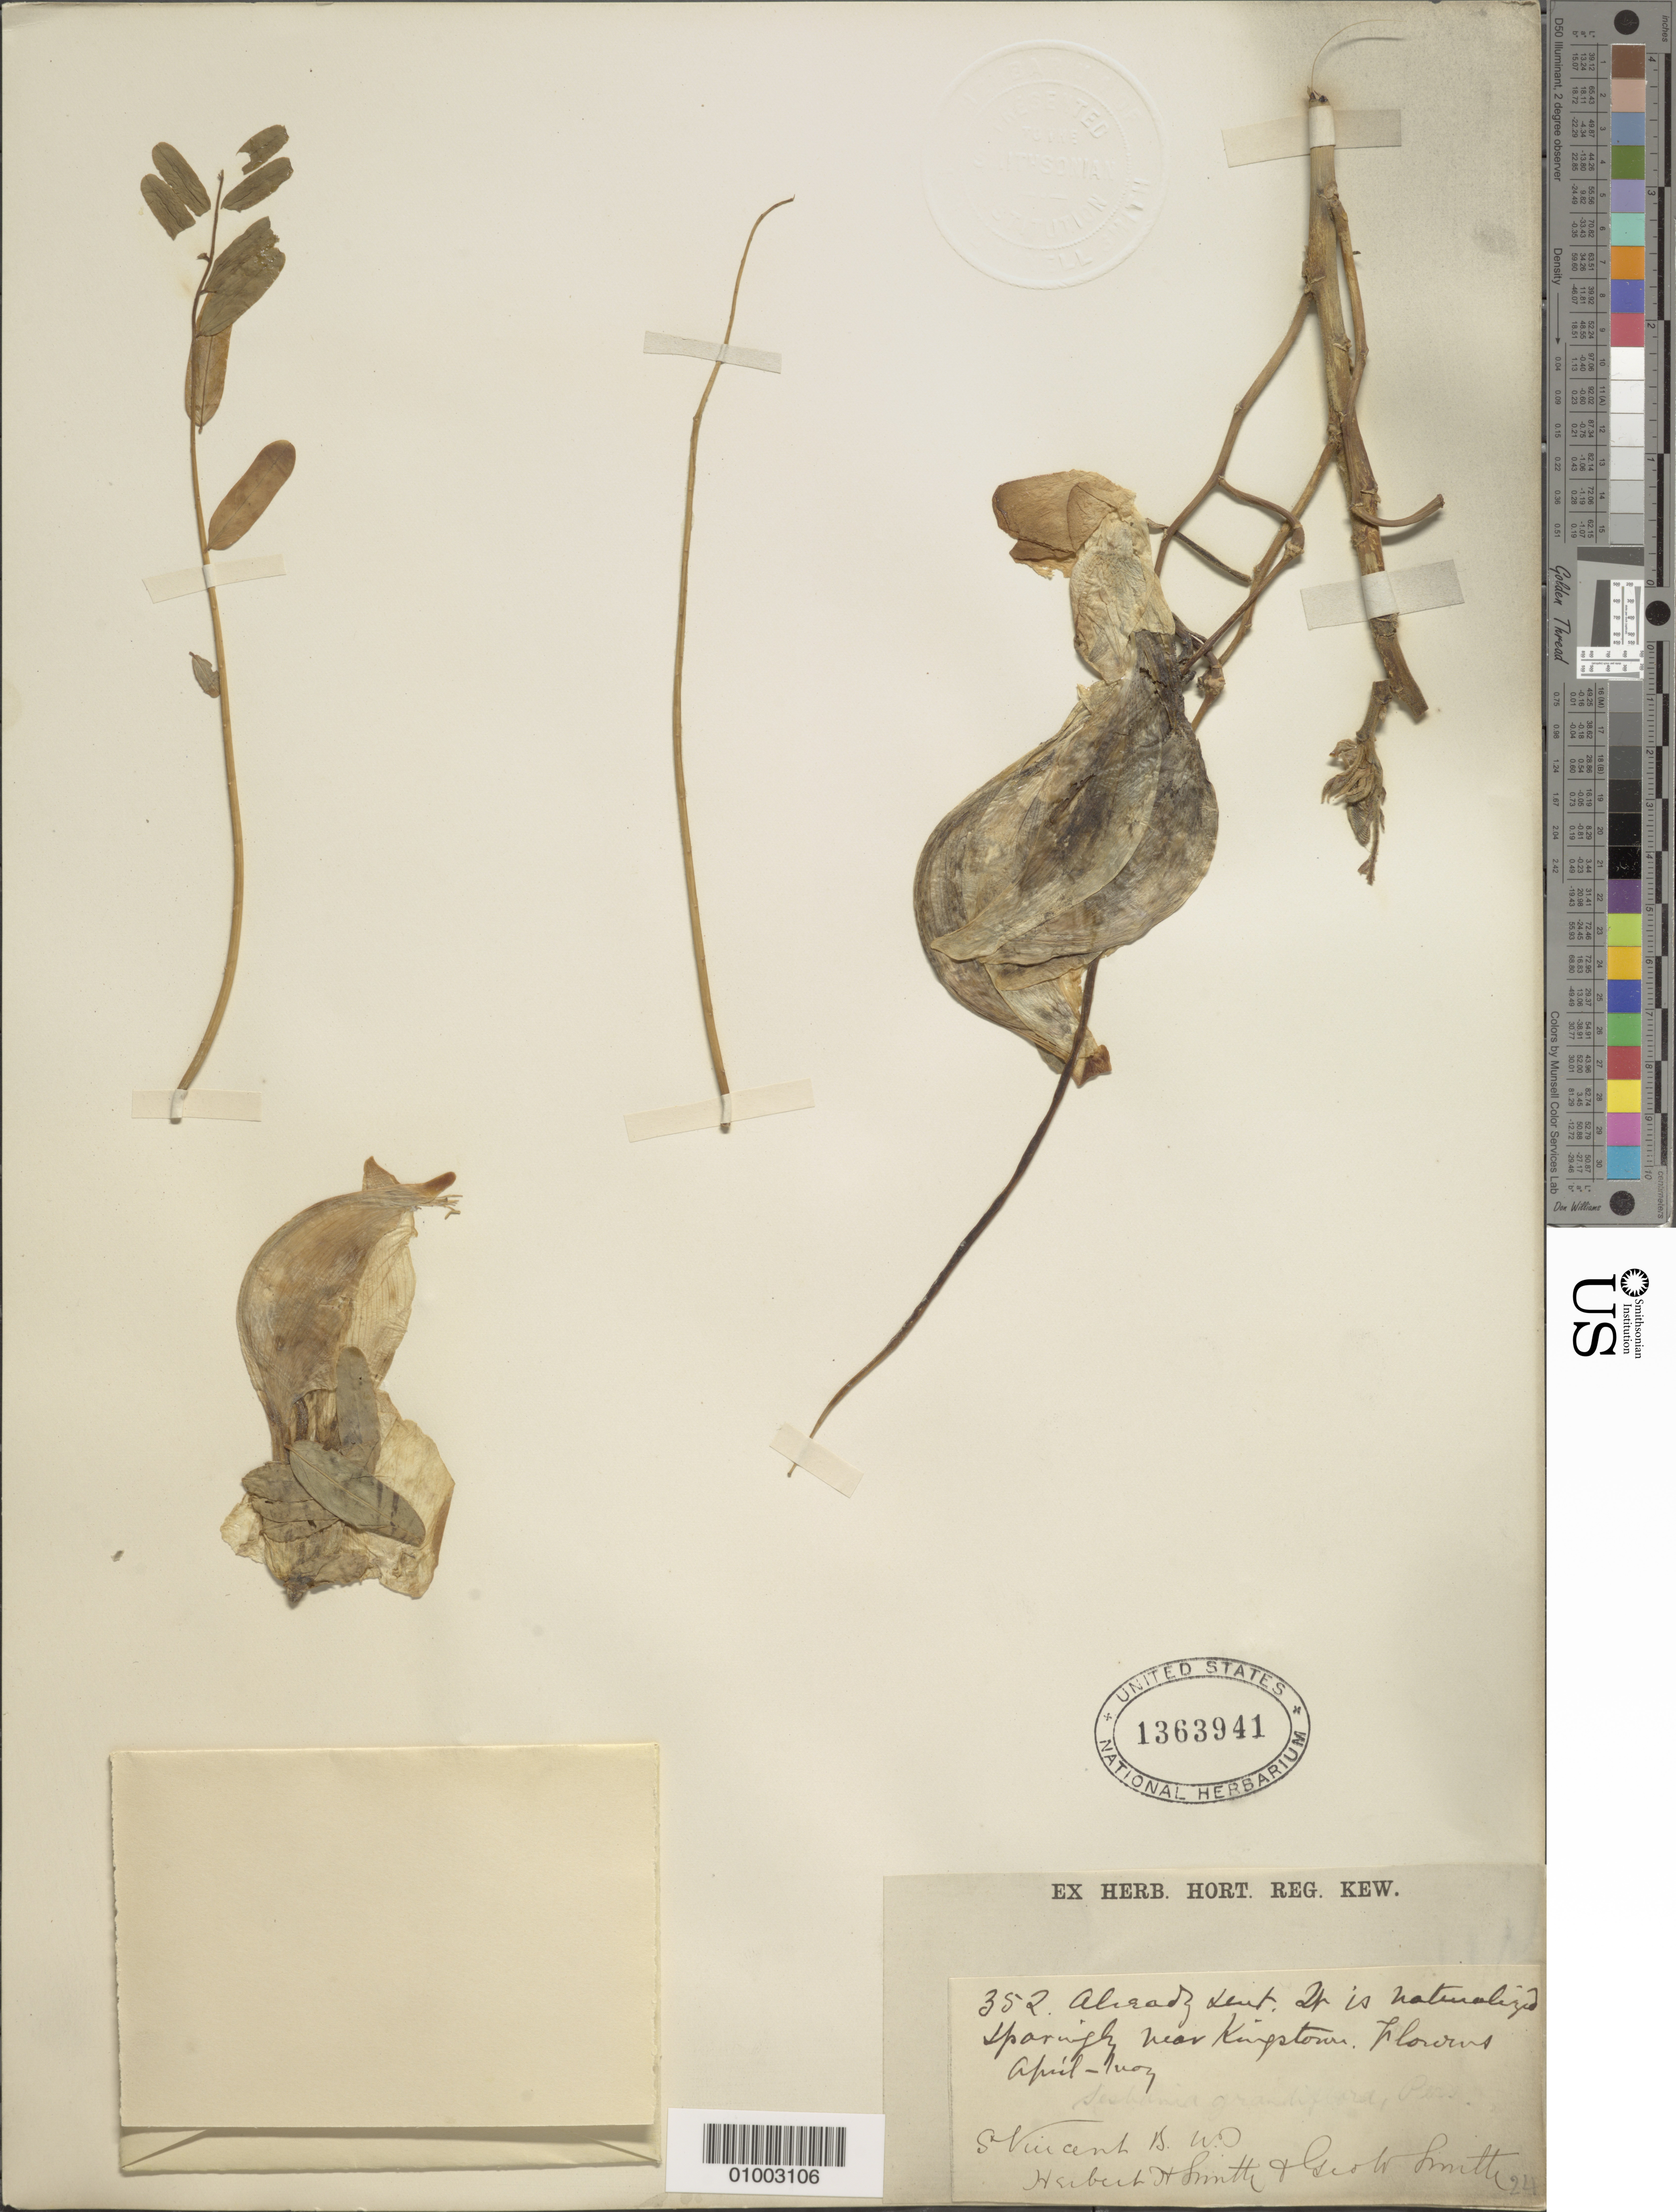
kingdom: Plantae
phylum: Tracheophyta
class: Magnoliopsida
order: Fabales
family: Fabaceae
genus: Sesbania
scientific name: Sesbania grandiflora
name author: (L.) Poir.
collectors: G. Smith & H. H. Smith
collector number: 352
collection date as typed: Apr 1892 to -- May 1892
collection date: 1892-04/1892-05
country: St. Vincent - Grenadines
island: St. Vincent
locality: Parish near Kingstown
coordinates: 0 N, 0 E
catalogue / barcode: US 1363941